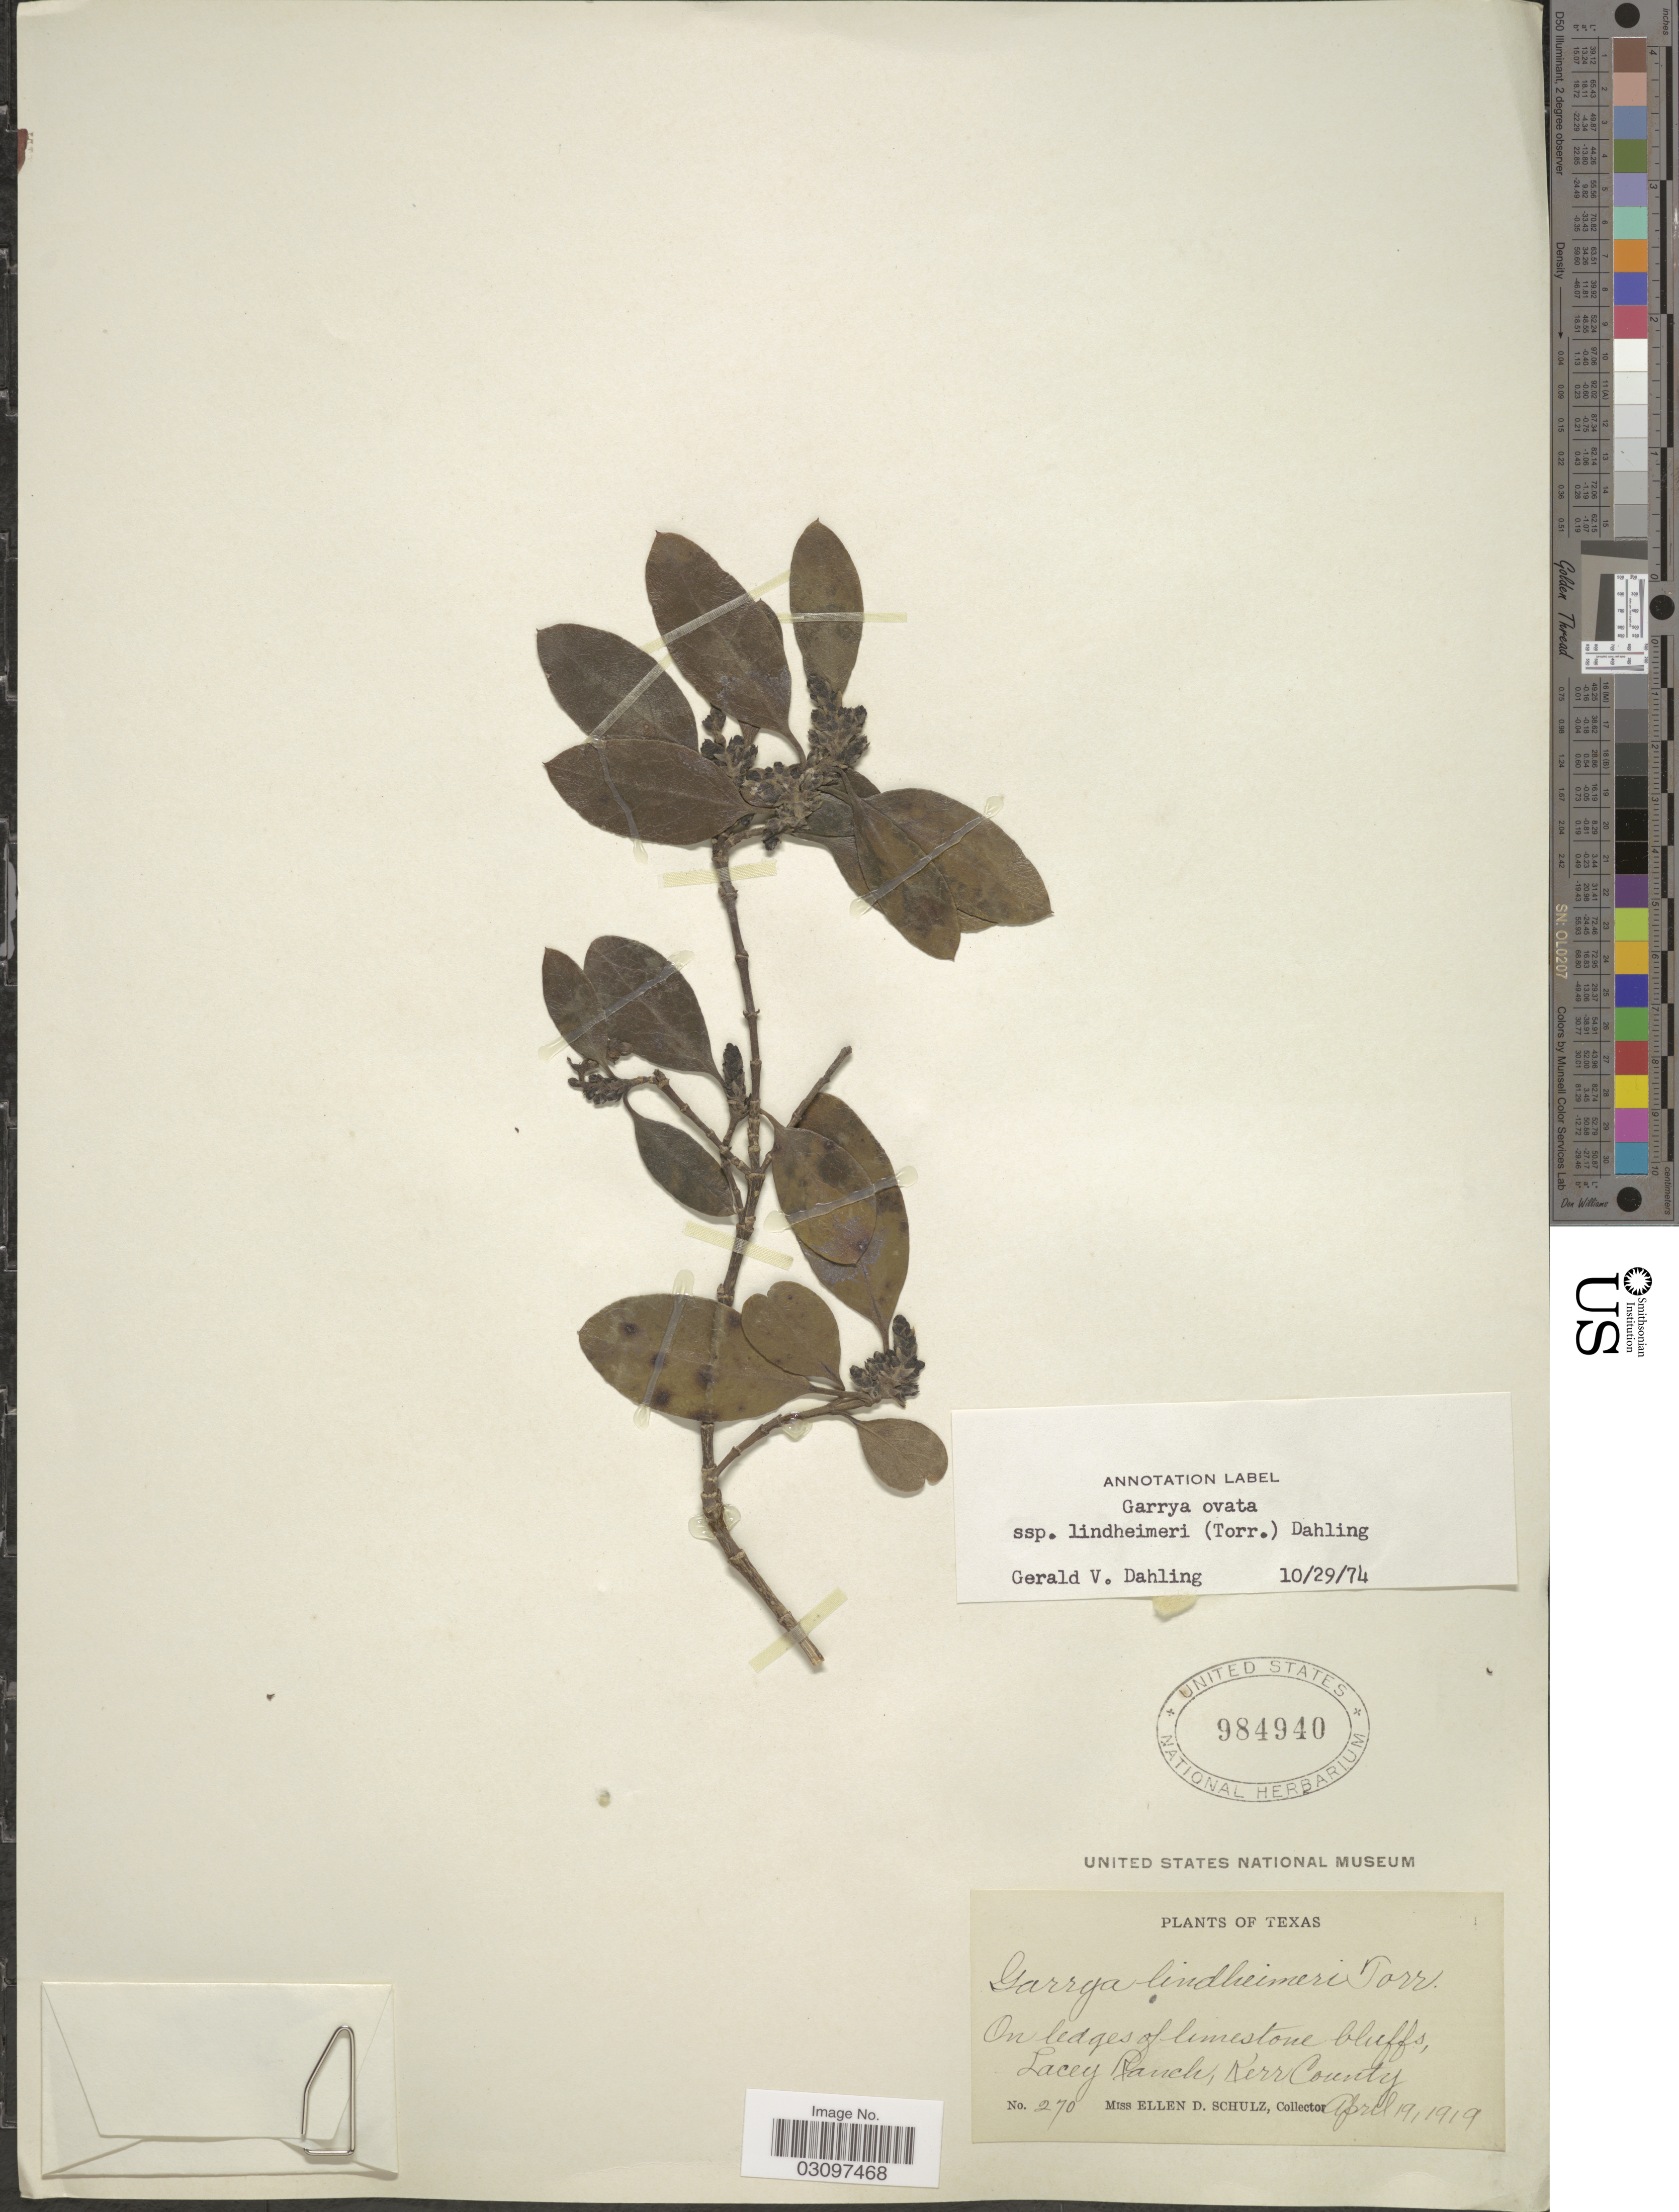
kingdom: Plantae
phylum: Tracheophyta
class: Magnoliopsida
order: Garryales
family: Garryaceae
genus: Garrya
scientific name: Garrya ovata subsp. lindheimeri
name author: (Torr.) Dahling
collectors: E. D. Schulz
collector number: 270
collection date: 1919-04-19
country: United States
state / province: Texas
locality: On ledges of limestone bluffs, Lacey Ranch, Kerr County.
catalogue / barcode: US 984940